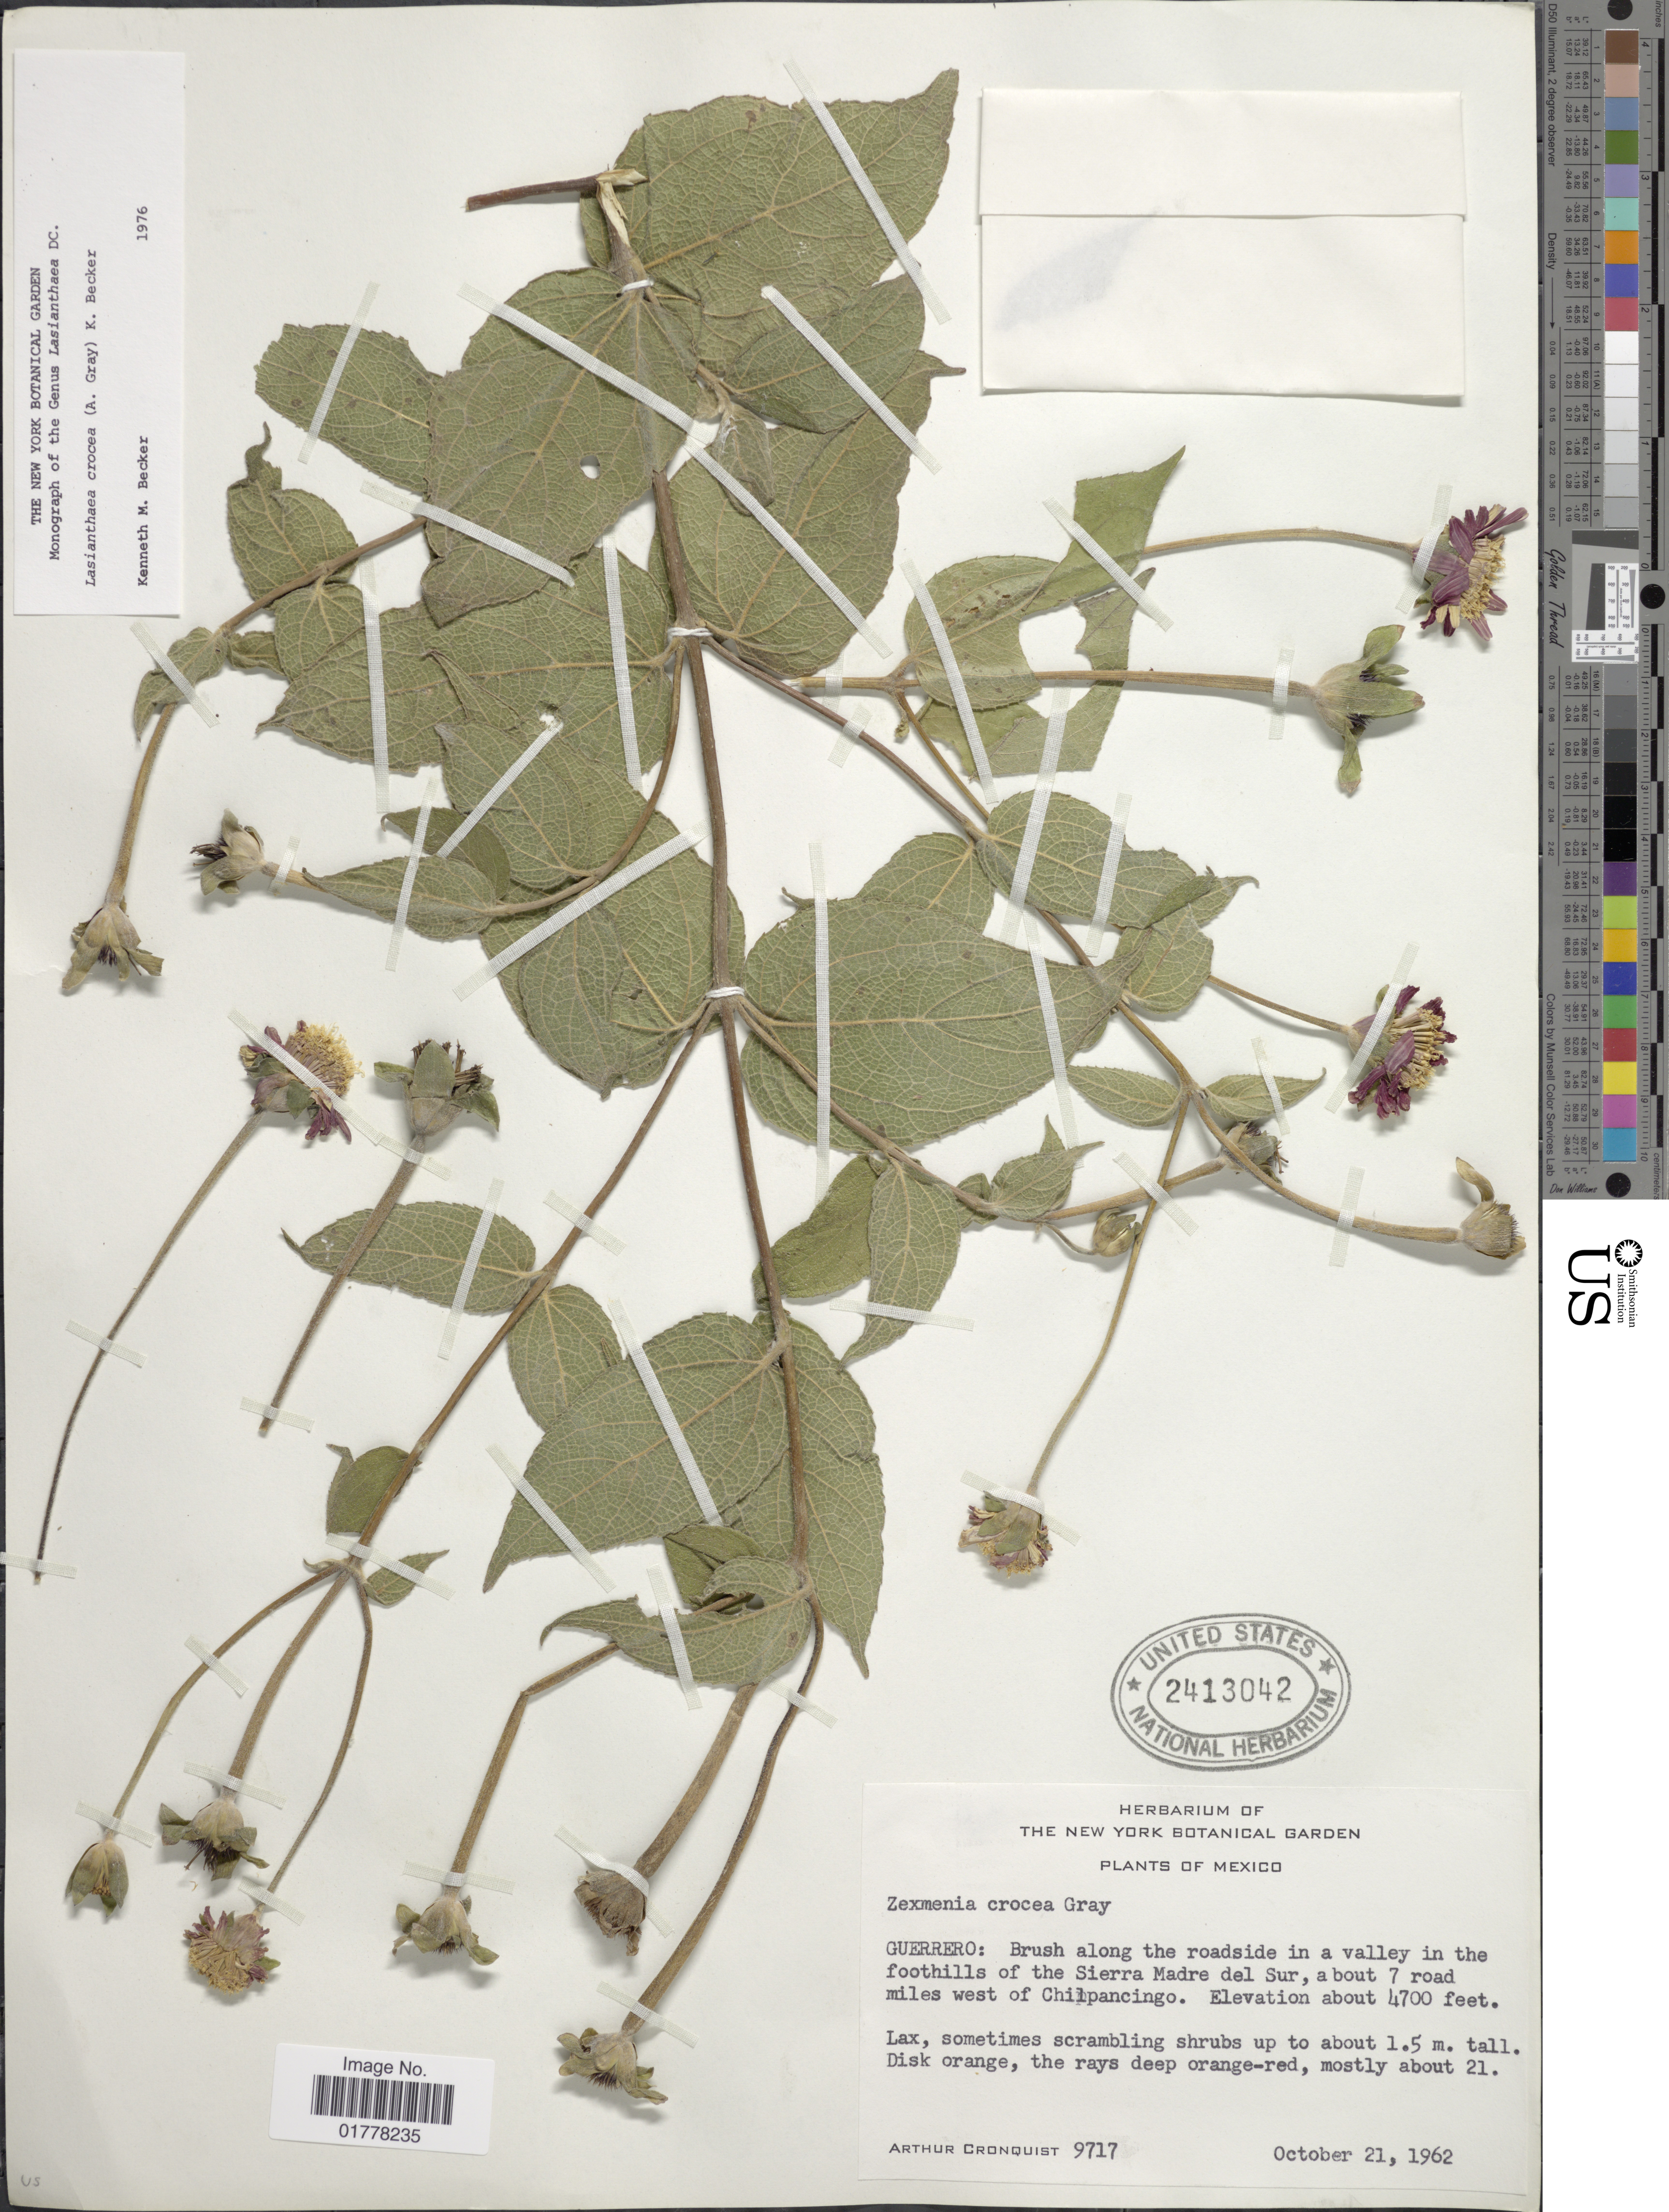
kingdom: Plantae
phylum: Tracheophyta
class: Magnoliopsida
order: Asterales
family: Asteraceae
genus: Lasianthaea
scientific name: Lasianthaea crocea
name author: (A. Gray) K.M. Becker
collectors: A. J. Cronquist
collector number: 9717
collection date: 1962-10-21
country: Mexico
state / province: Guerrero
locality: Guerrero: Brush along the roadside in a valley in the foothills of the Sierra Madre del Sur, about 7 road miles west of Chilpancingo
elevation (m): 1433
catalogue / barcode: US 2413042